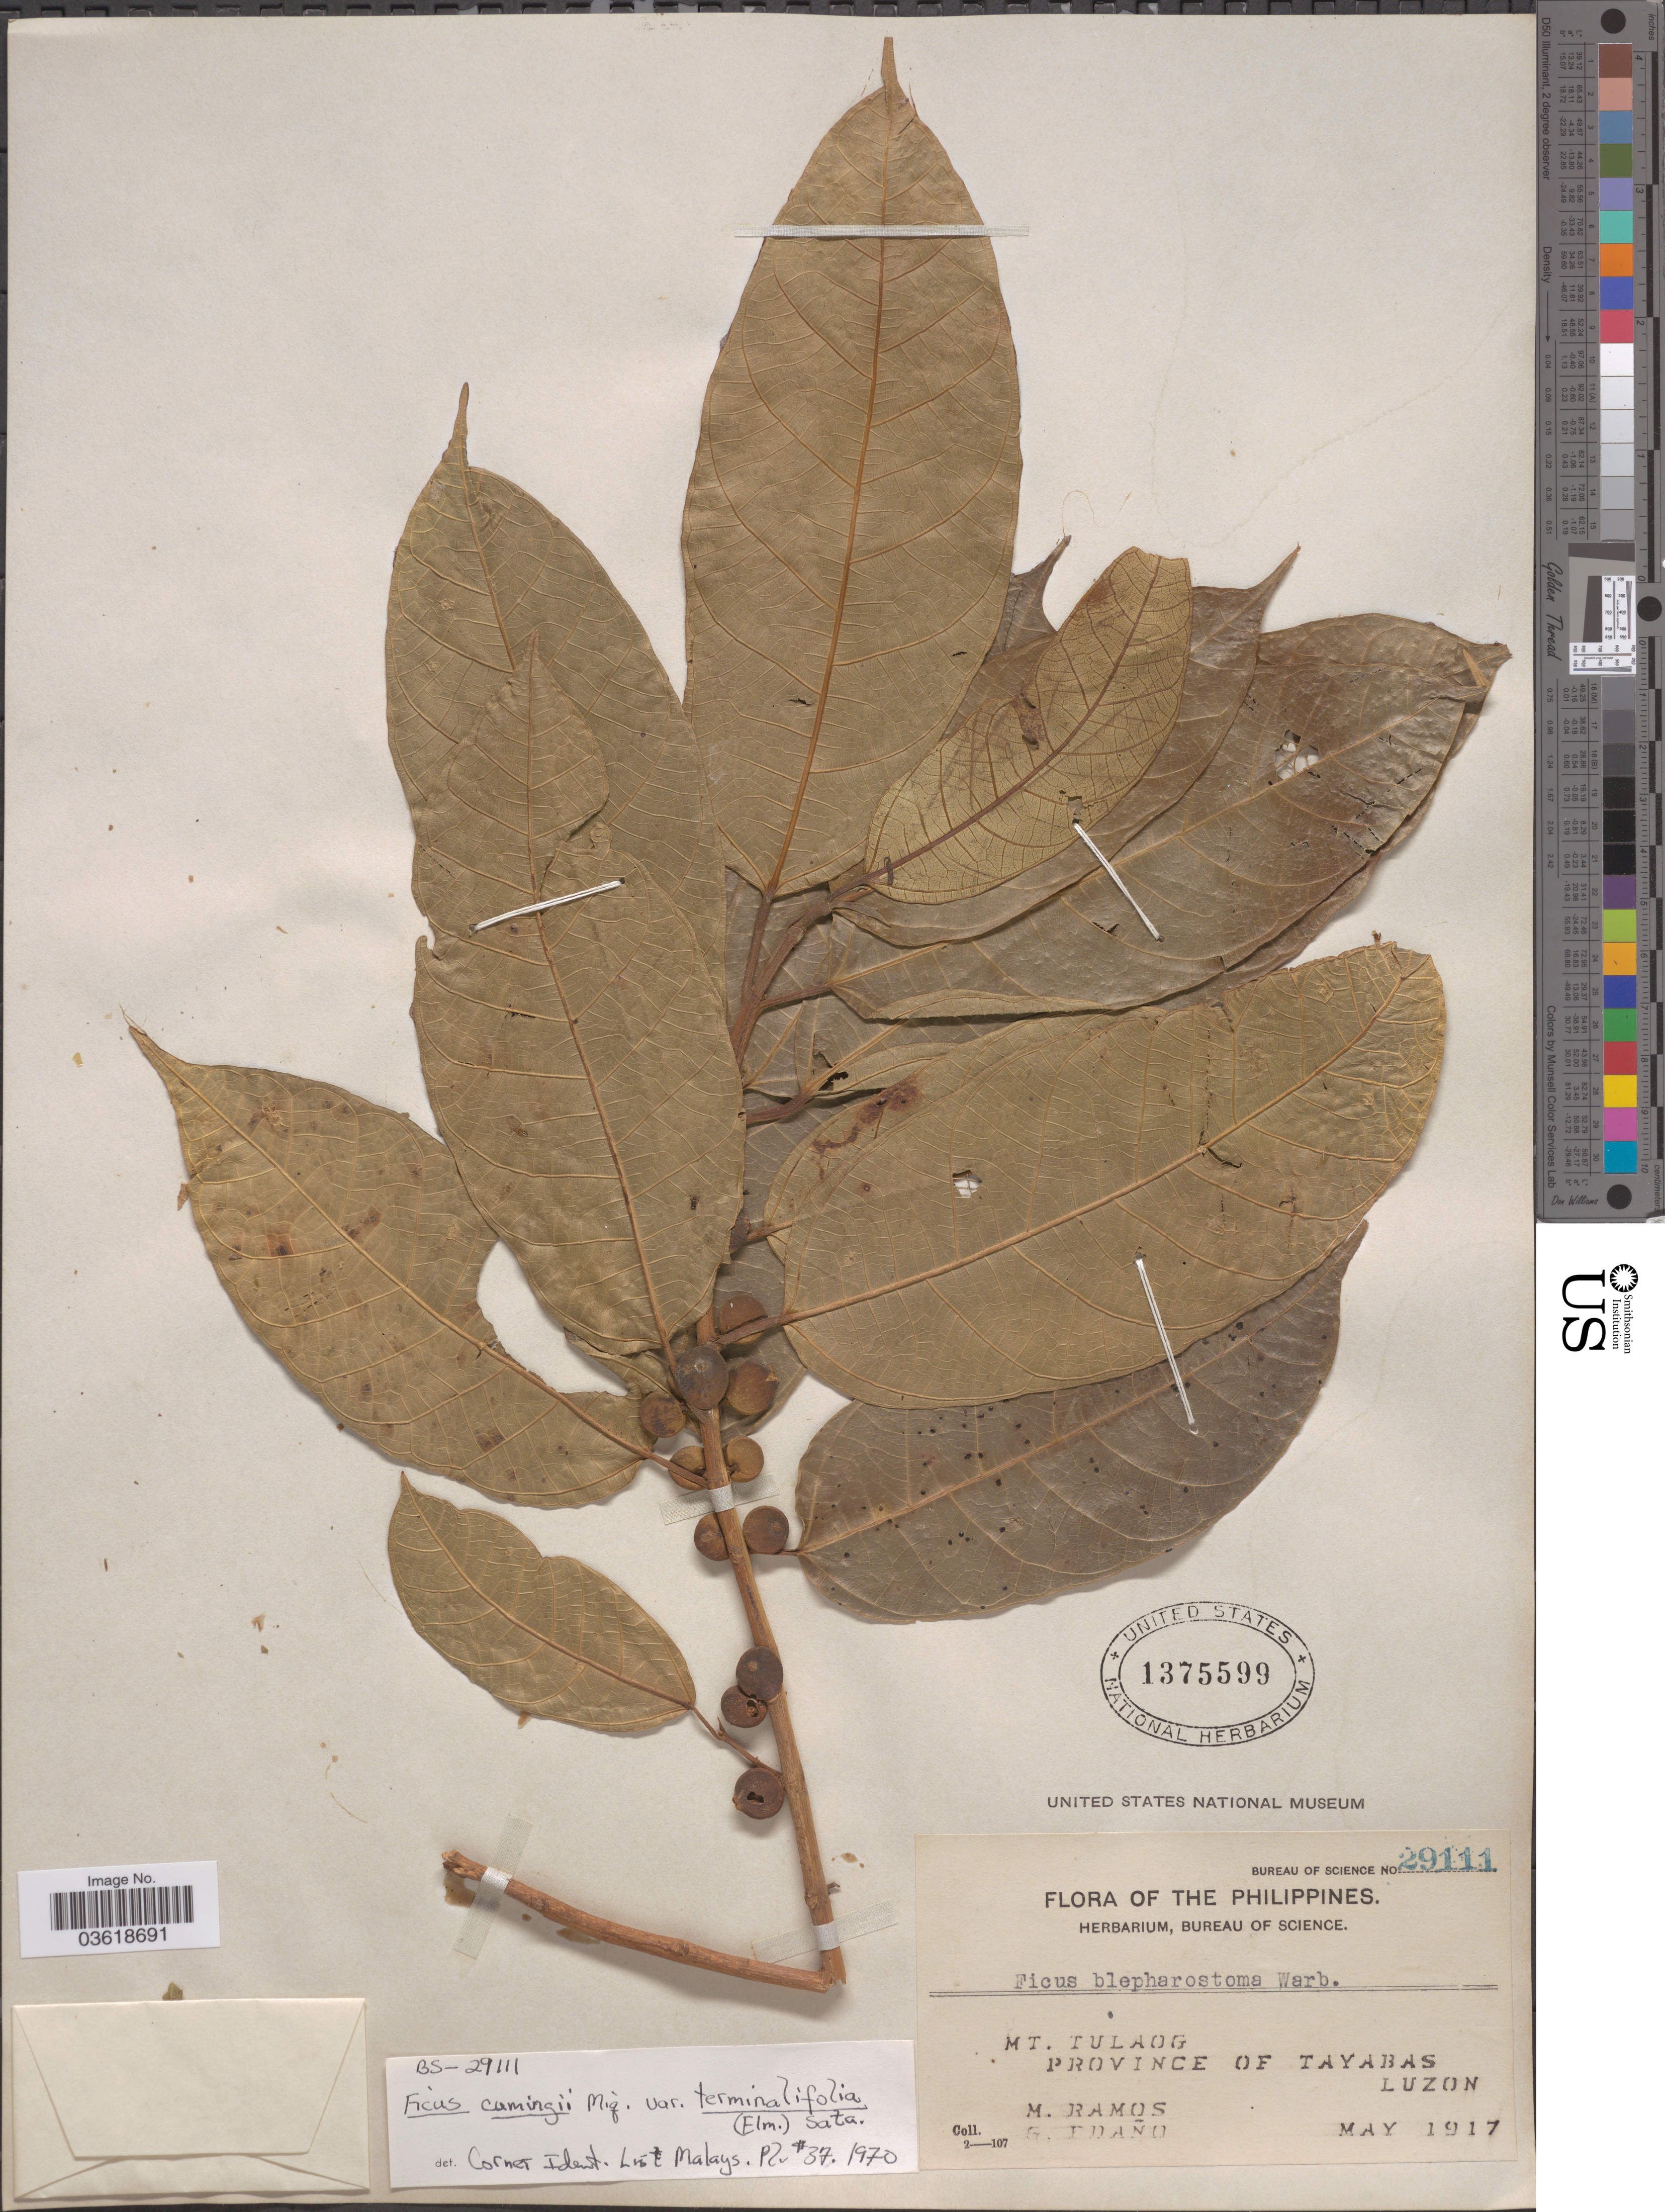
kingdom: Plantae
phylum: Tracheophyta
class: Magnoliopsida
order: Rosales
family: Moraceae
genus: Ficus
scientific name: Ficus cumingii var. terminalifolia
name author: (Elmer) Sata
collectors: M. Ramos & G. Edaño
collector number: Bureau of Science 29111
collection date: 1917-05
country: Philippines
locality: Mt. Tulaog. Province of Tayabas. Luzon.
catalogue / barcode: US 1375599